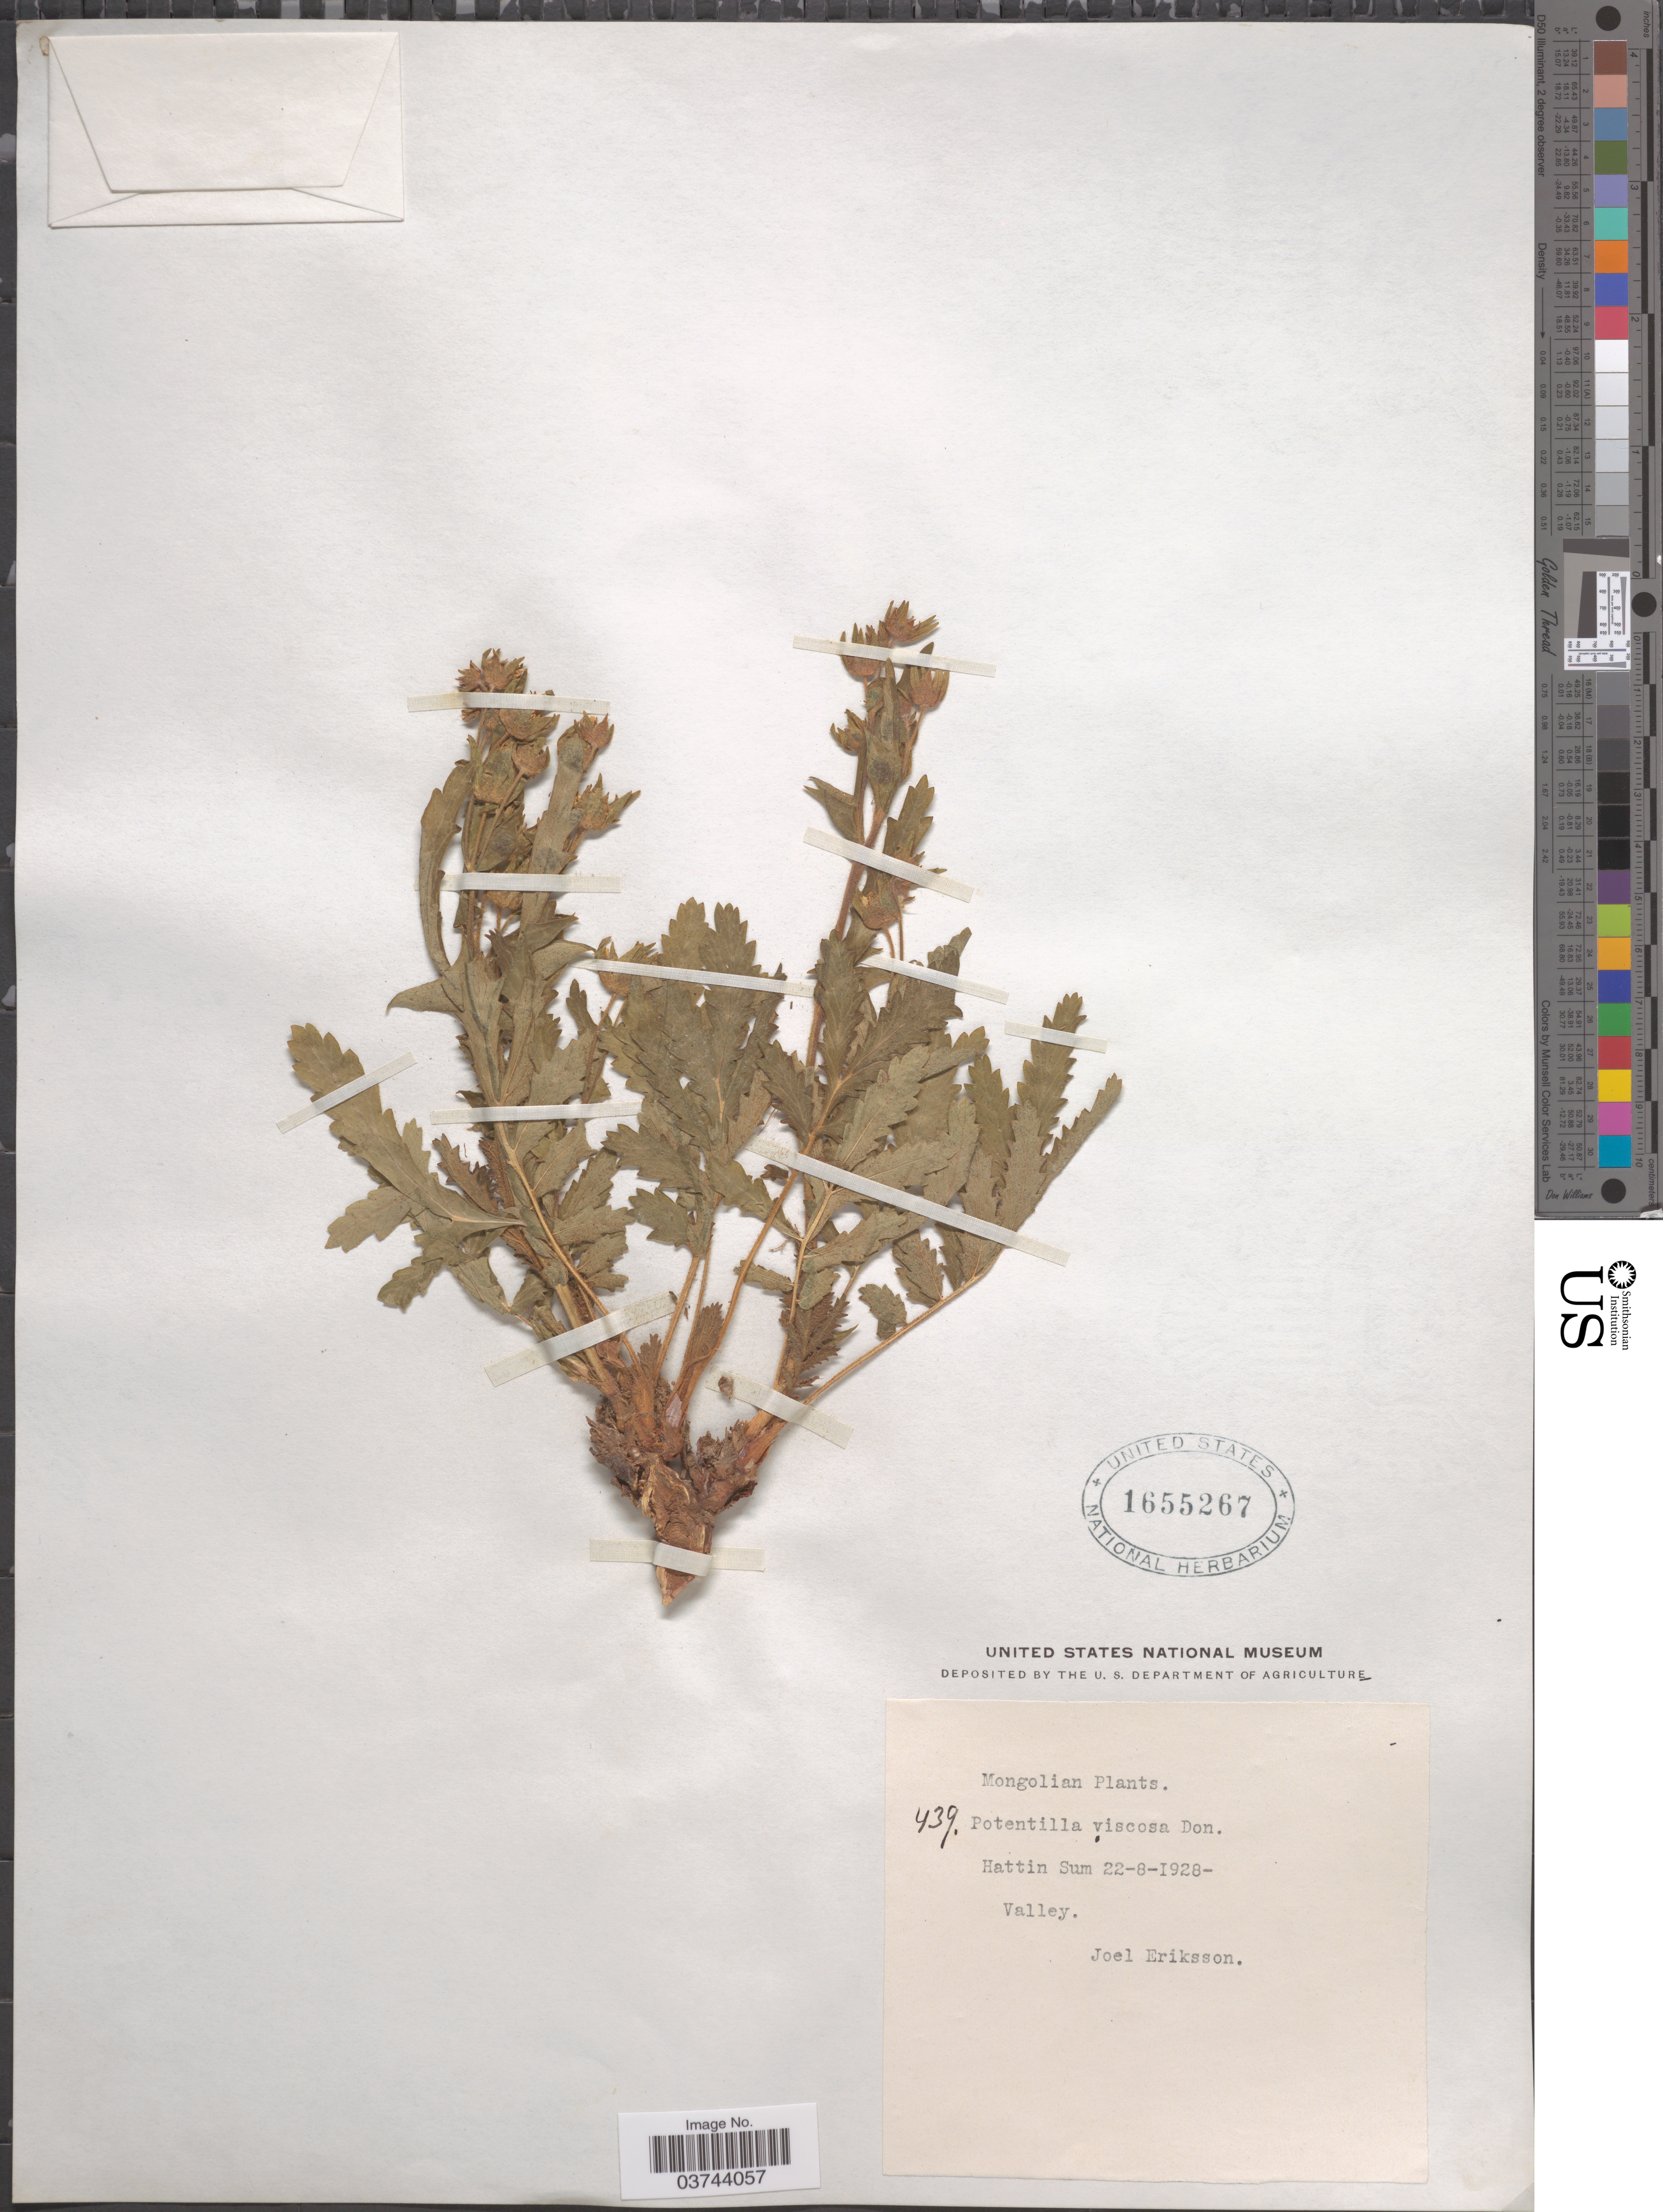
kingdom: Plantae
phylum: Tracheophyta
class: Magnoliopsida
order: Rosales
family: Rosaceae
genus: Potentilla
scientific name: Potentilla viscosa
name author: Donn ex Lehm.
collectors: J. Eriksson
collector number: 439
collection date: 1928-08-22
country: Mongolia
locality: Hattin Sum. Valley.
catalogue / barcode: US 1655267